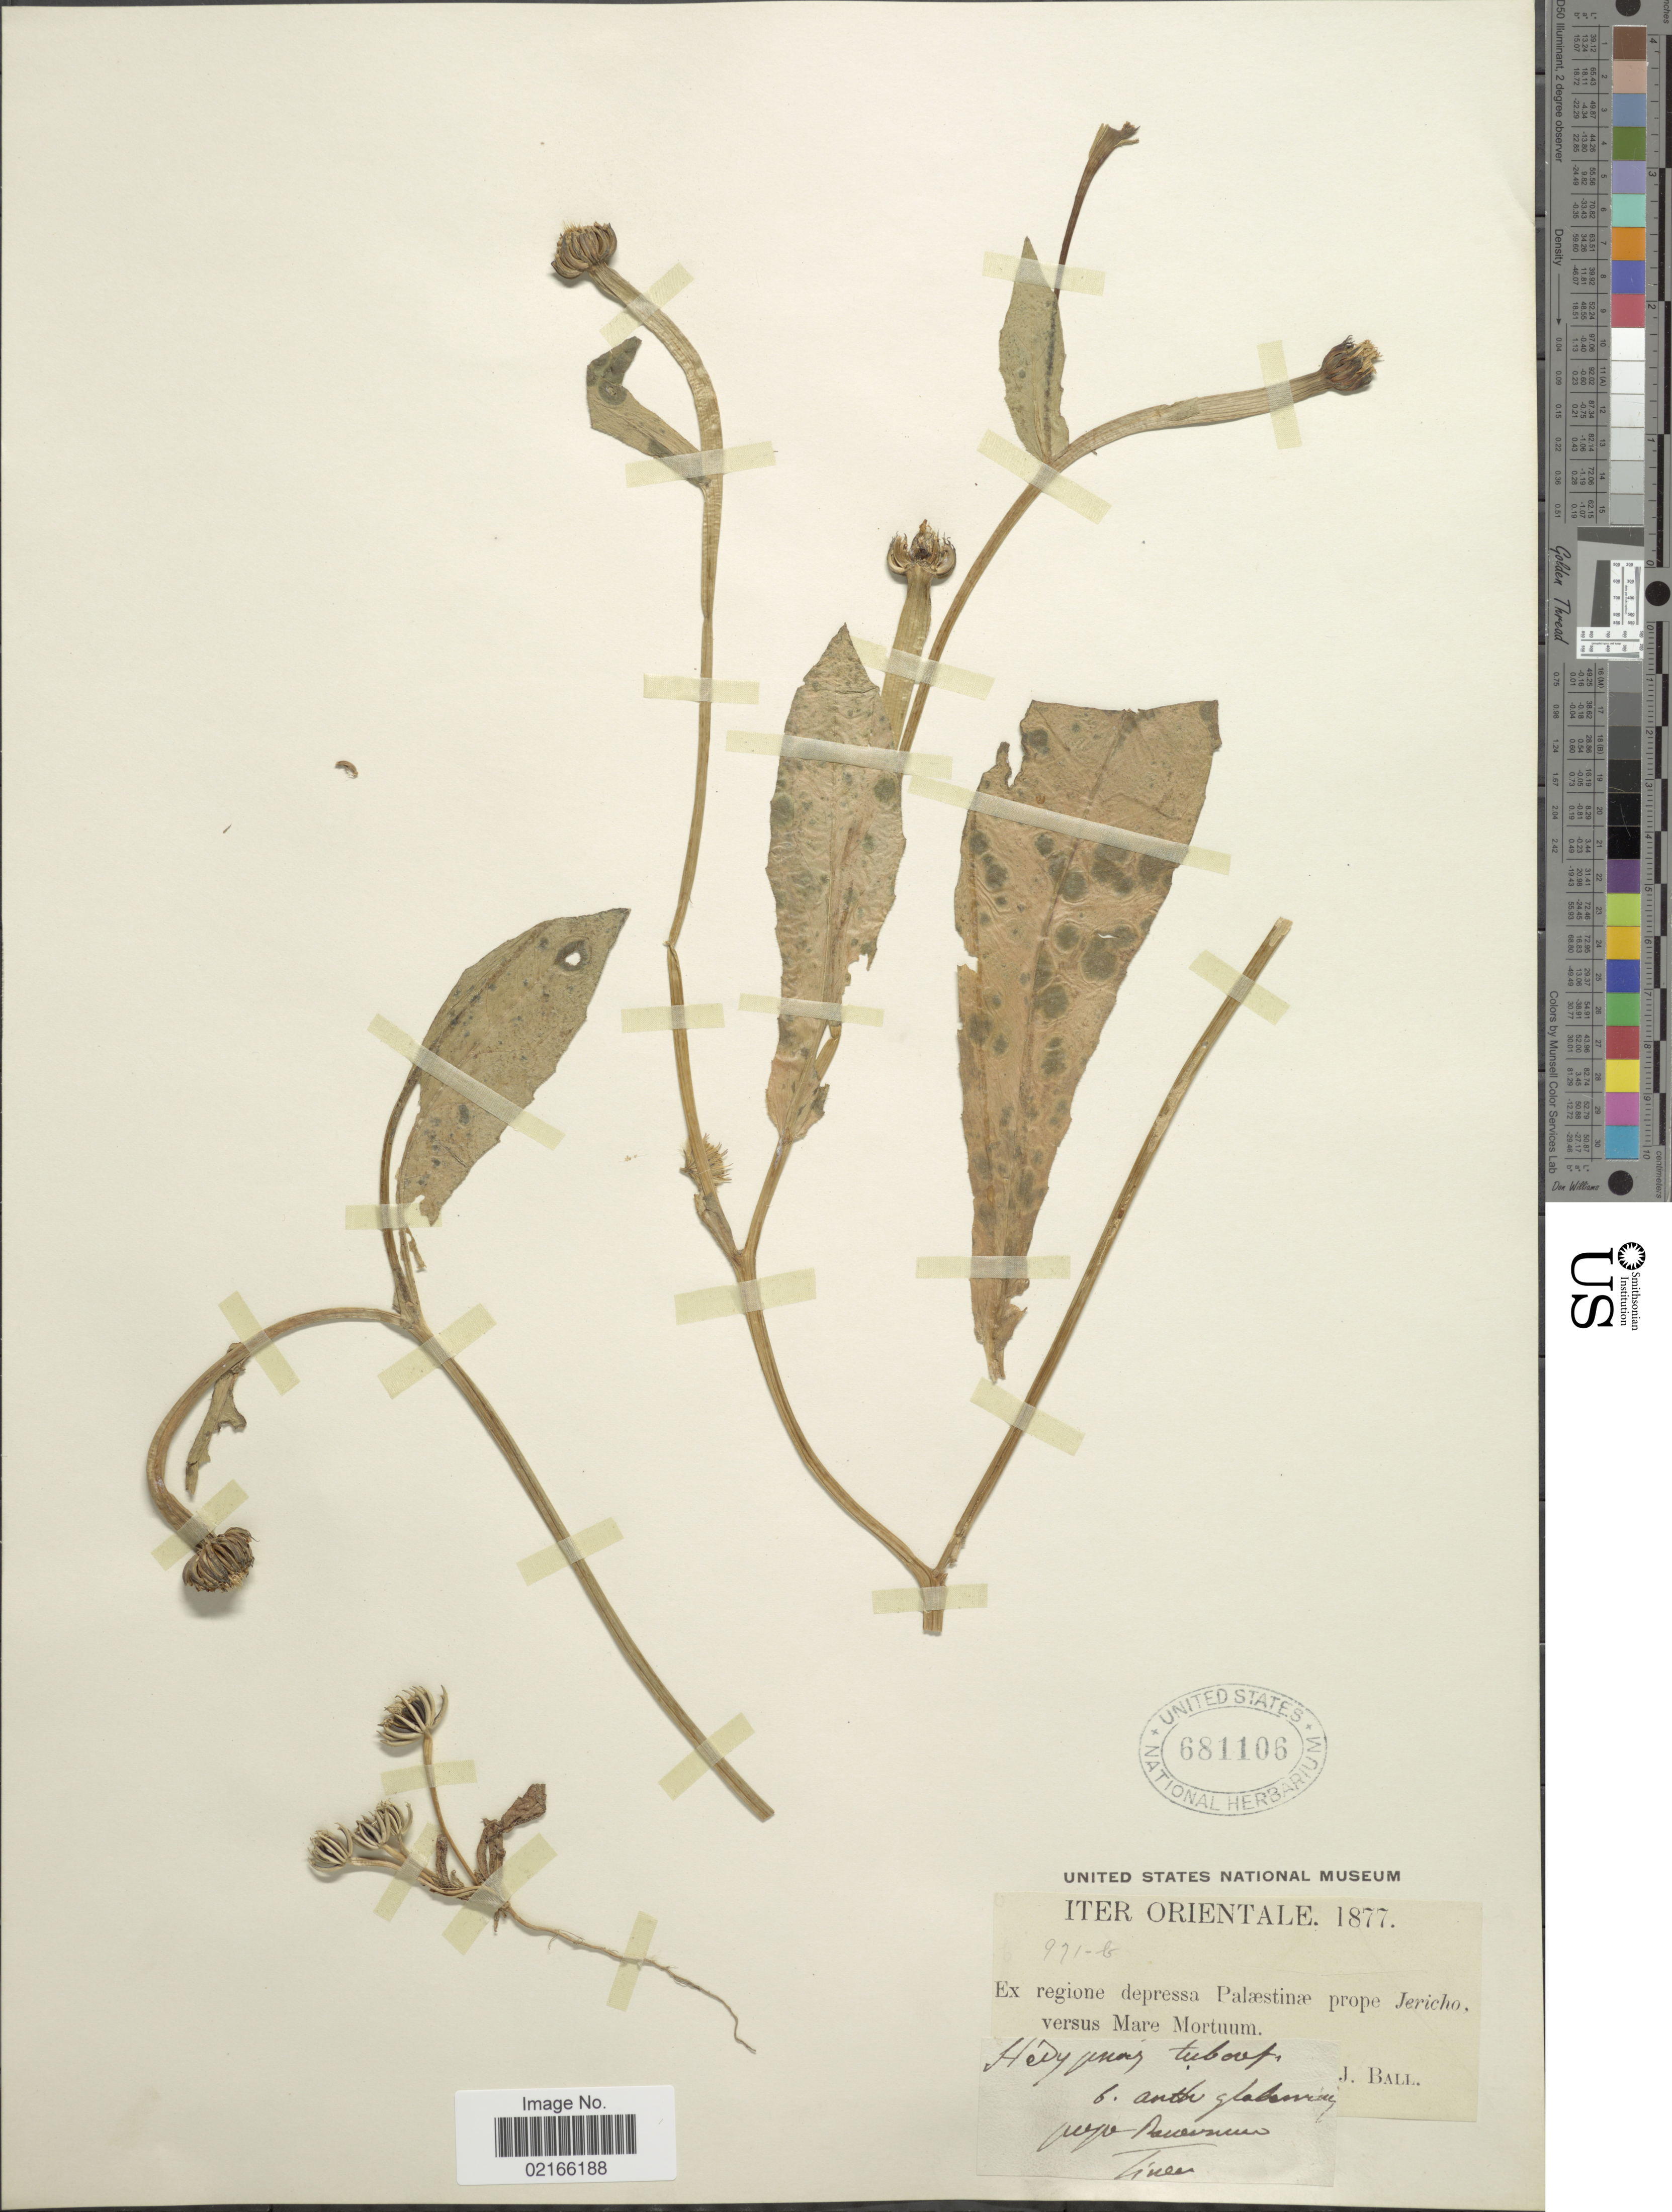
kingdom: Plantae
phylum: Tracheophyta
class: Magnoliopsida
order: Asterales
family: Asteraceae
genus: Hedypnois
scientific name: Hedypnois rhagadioloides subsp. tubaeformis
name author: (Ten.) Hayek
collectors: J. Ball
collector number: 971-b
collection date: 1877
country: Israel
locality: Orientale. Ex regione depressa Palestinae prope Jericho, versus Mare Mortuum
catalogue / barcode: US 681106